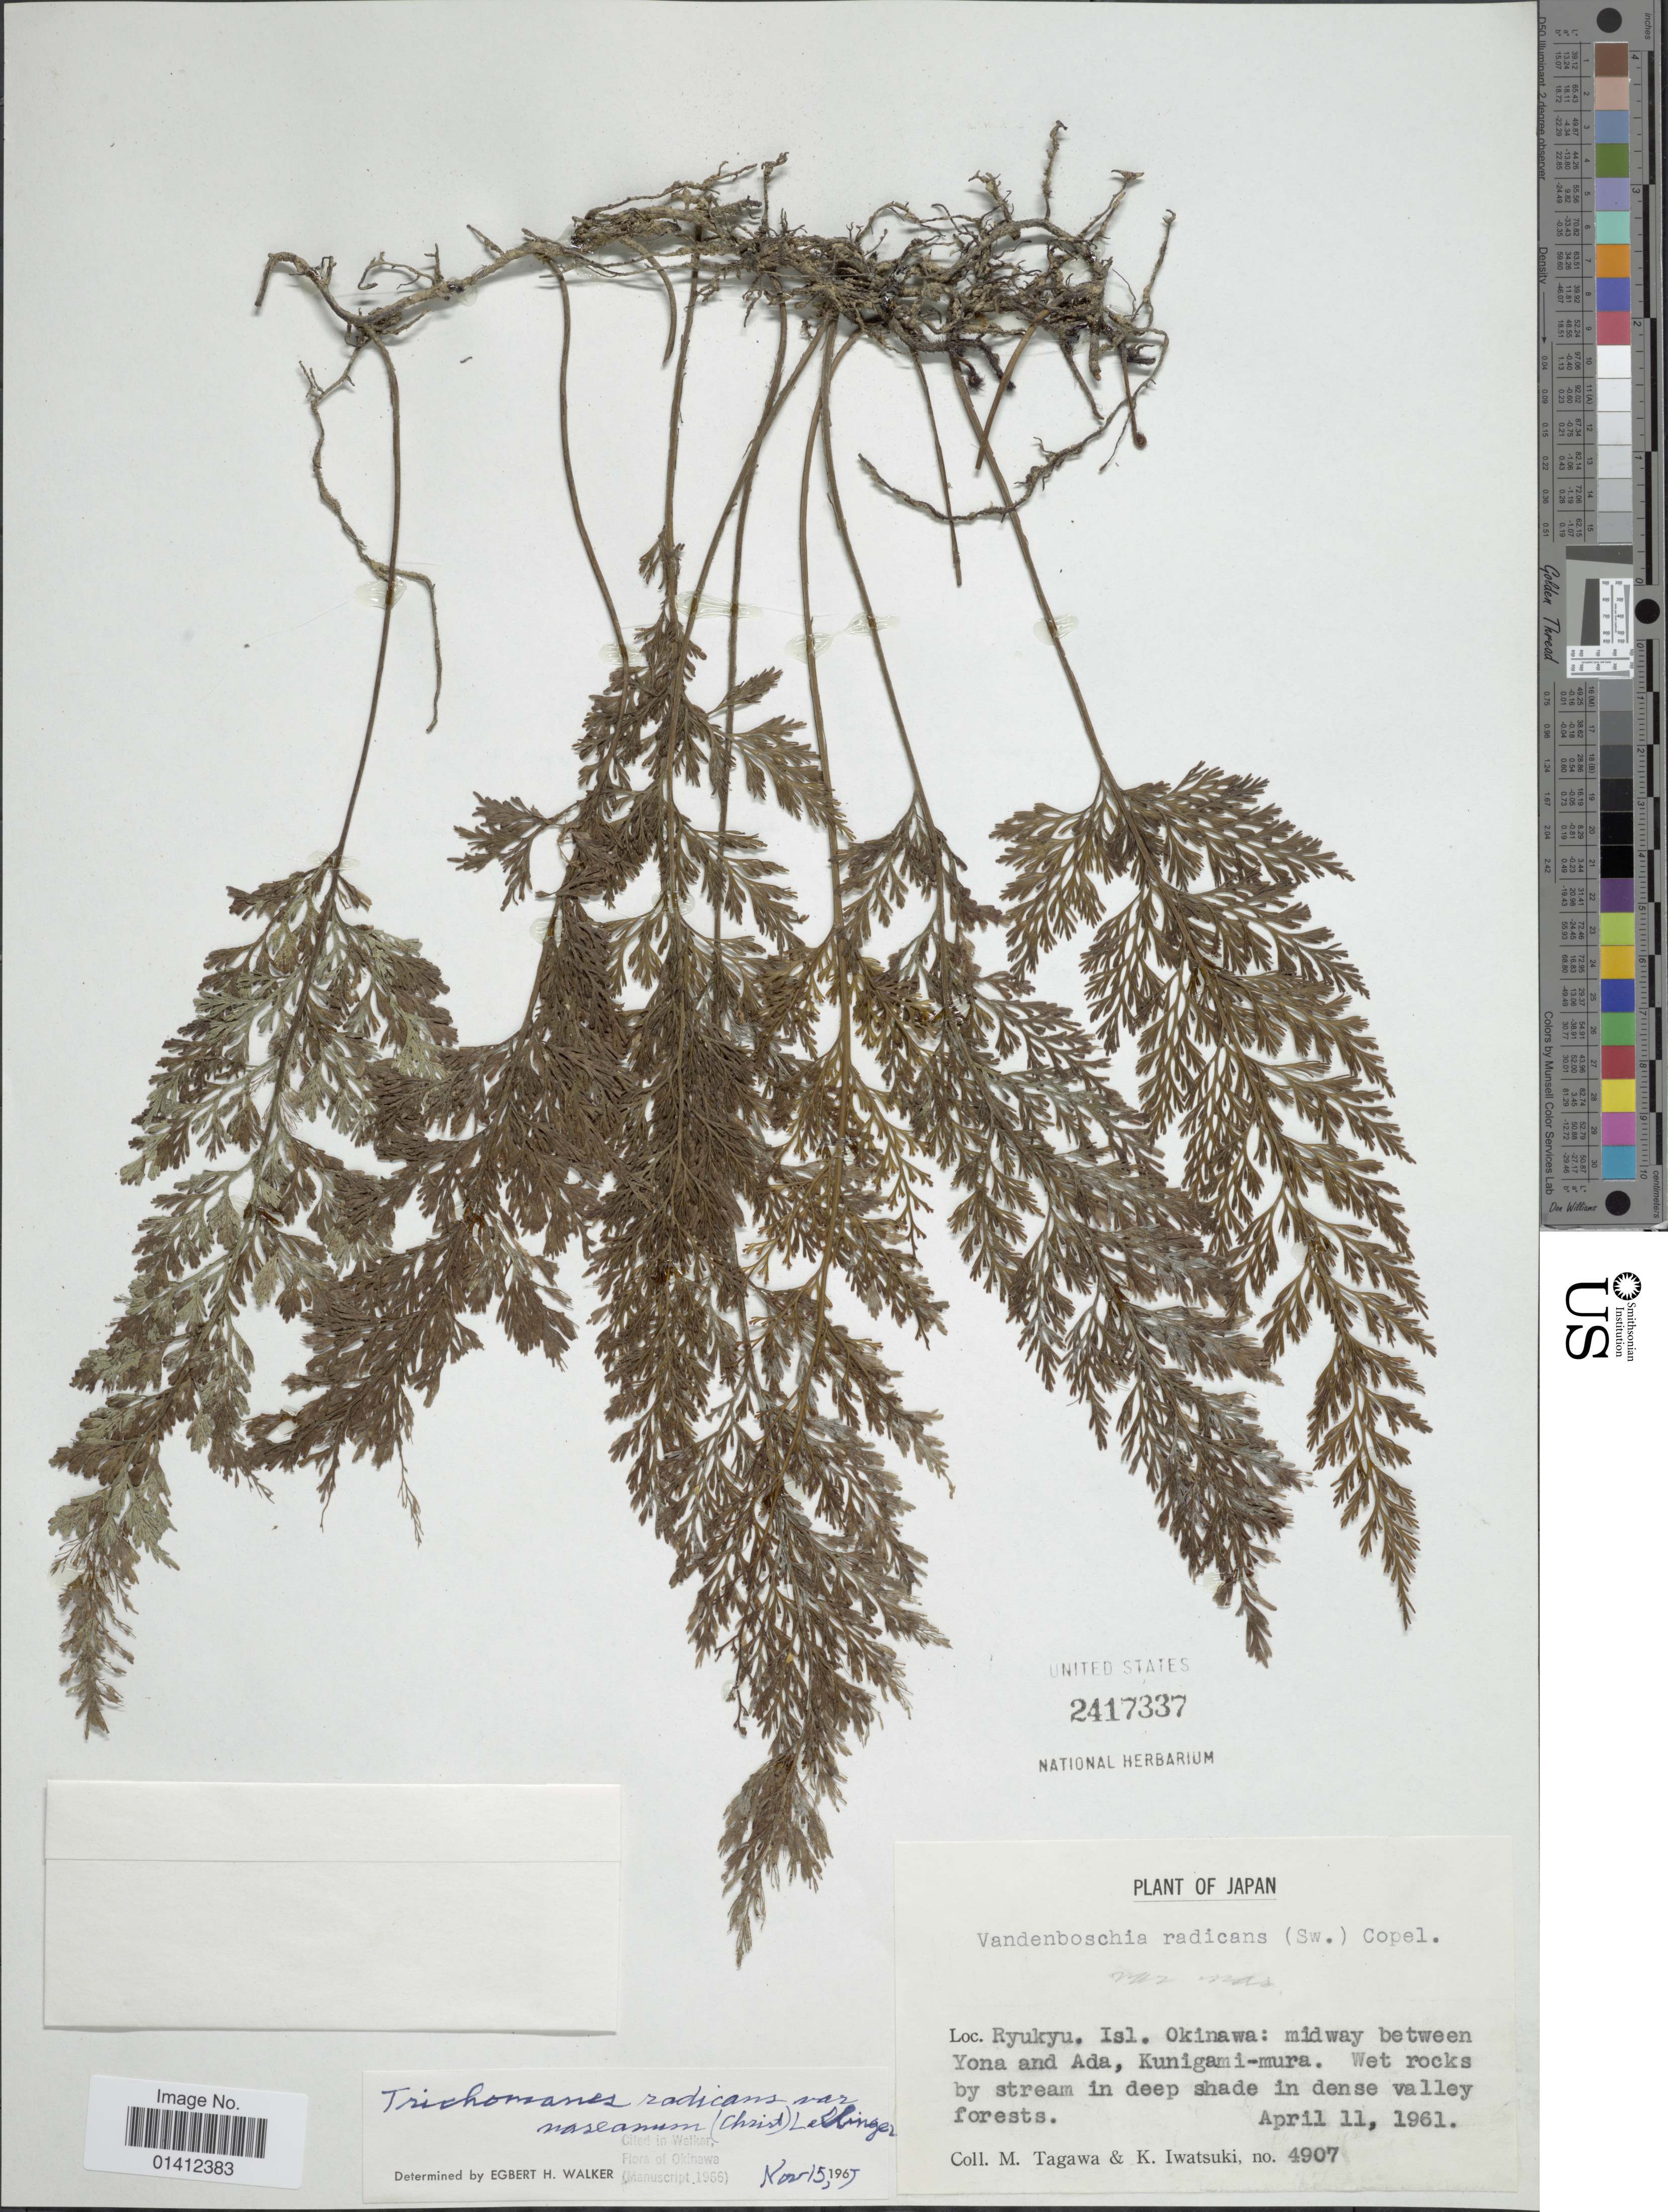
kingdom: Plantae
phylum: Tracheophyta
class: Polypodiopsida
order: Hymenophyllales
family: Hymenophyllaceae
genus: Vandenboschia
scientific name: Vandenboschia radicans var. naseana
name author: (Christ) H. Itô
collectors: M. Tagawa & K. Iwatsuki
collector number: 4907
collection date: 1961-04-11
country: Japan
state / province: Okinawa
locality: Ryukyu Isl. Okinawa: midway between Yona and Ada, Kunigama-mura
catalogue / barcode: US 2417337